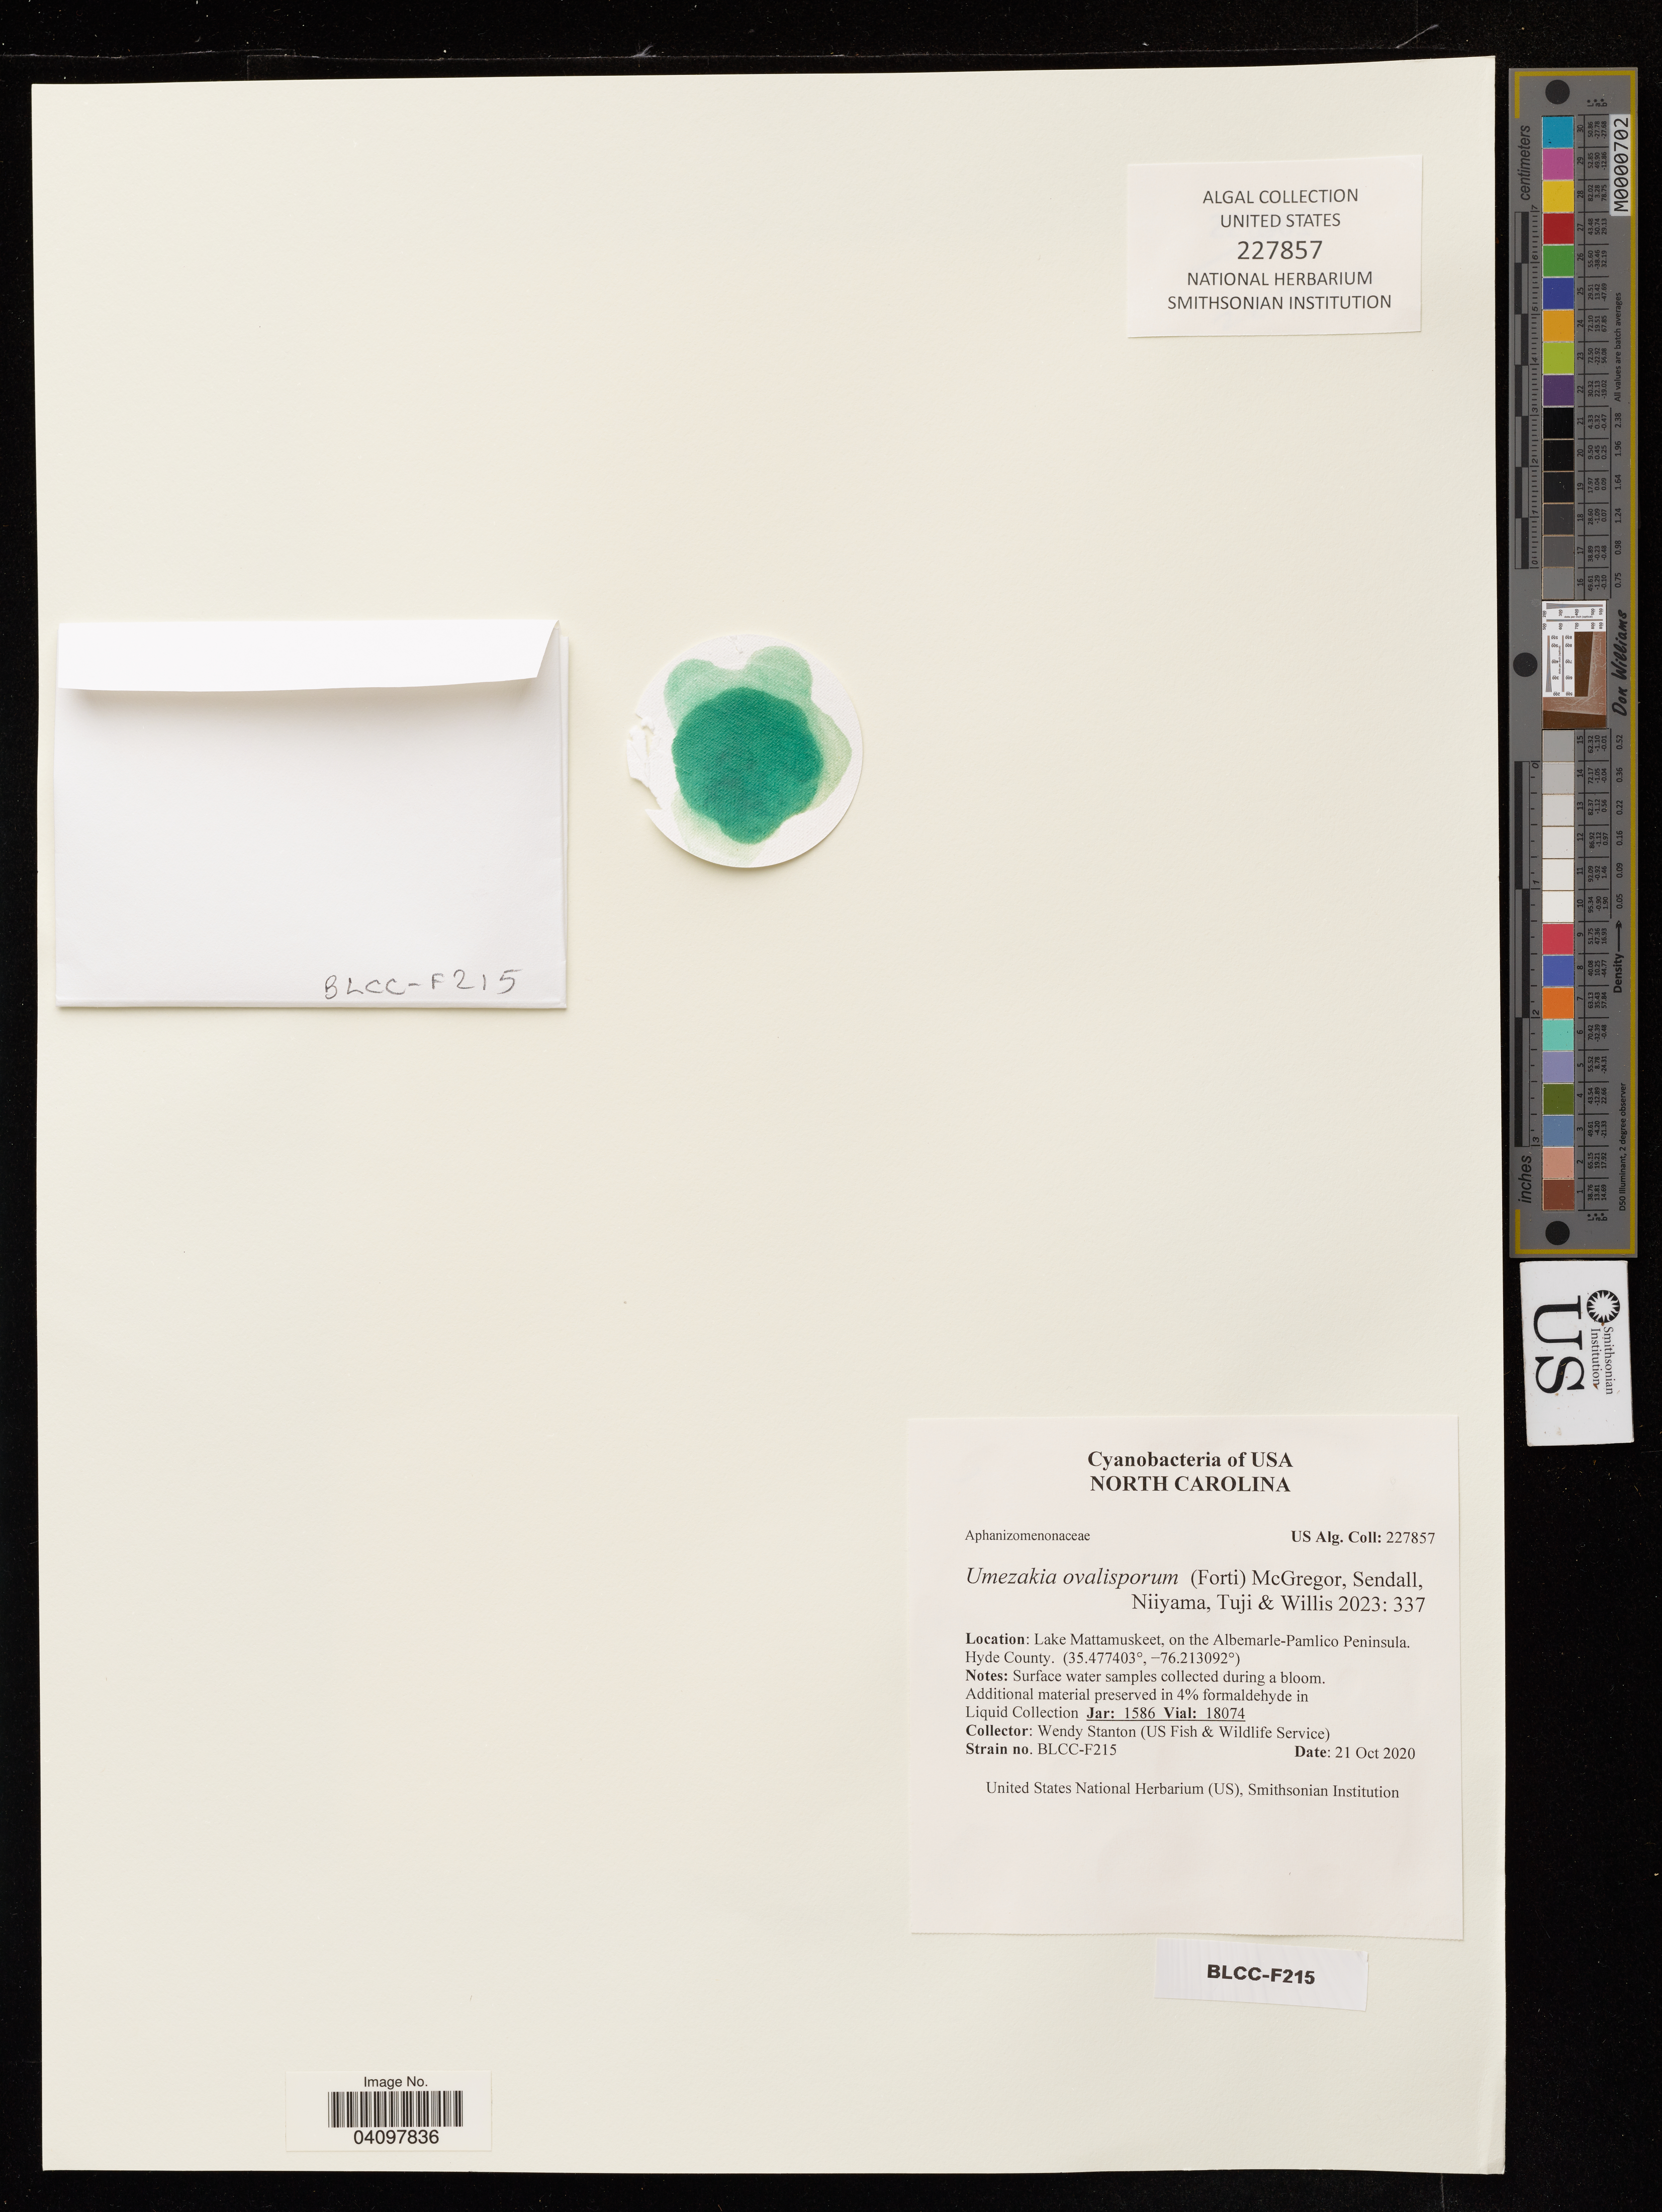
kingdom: Bacteria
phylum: Cyanobacteria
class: Cyanobacteriia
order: Cyanobacteriales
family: Nostocaceae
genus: Umezakia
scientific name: Umezakia ovalisporum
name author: (Forti) McGregor & Sendall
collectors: W. Stanton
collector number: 227857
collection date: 2020-10-21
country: United States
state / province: North Carolina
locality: Lake Mattamuskeet, on the Albemarle-Pamlico Peninsula. Hyde County.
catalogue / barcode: US 227857